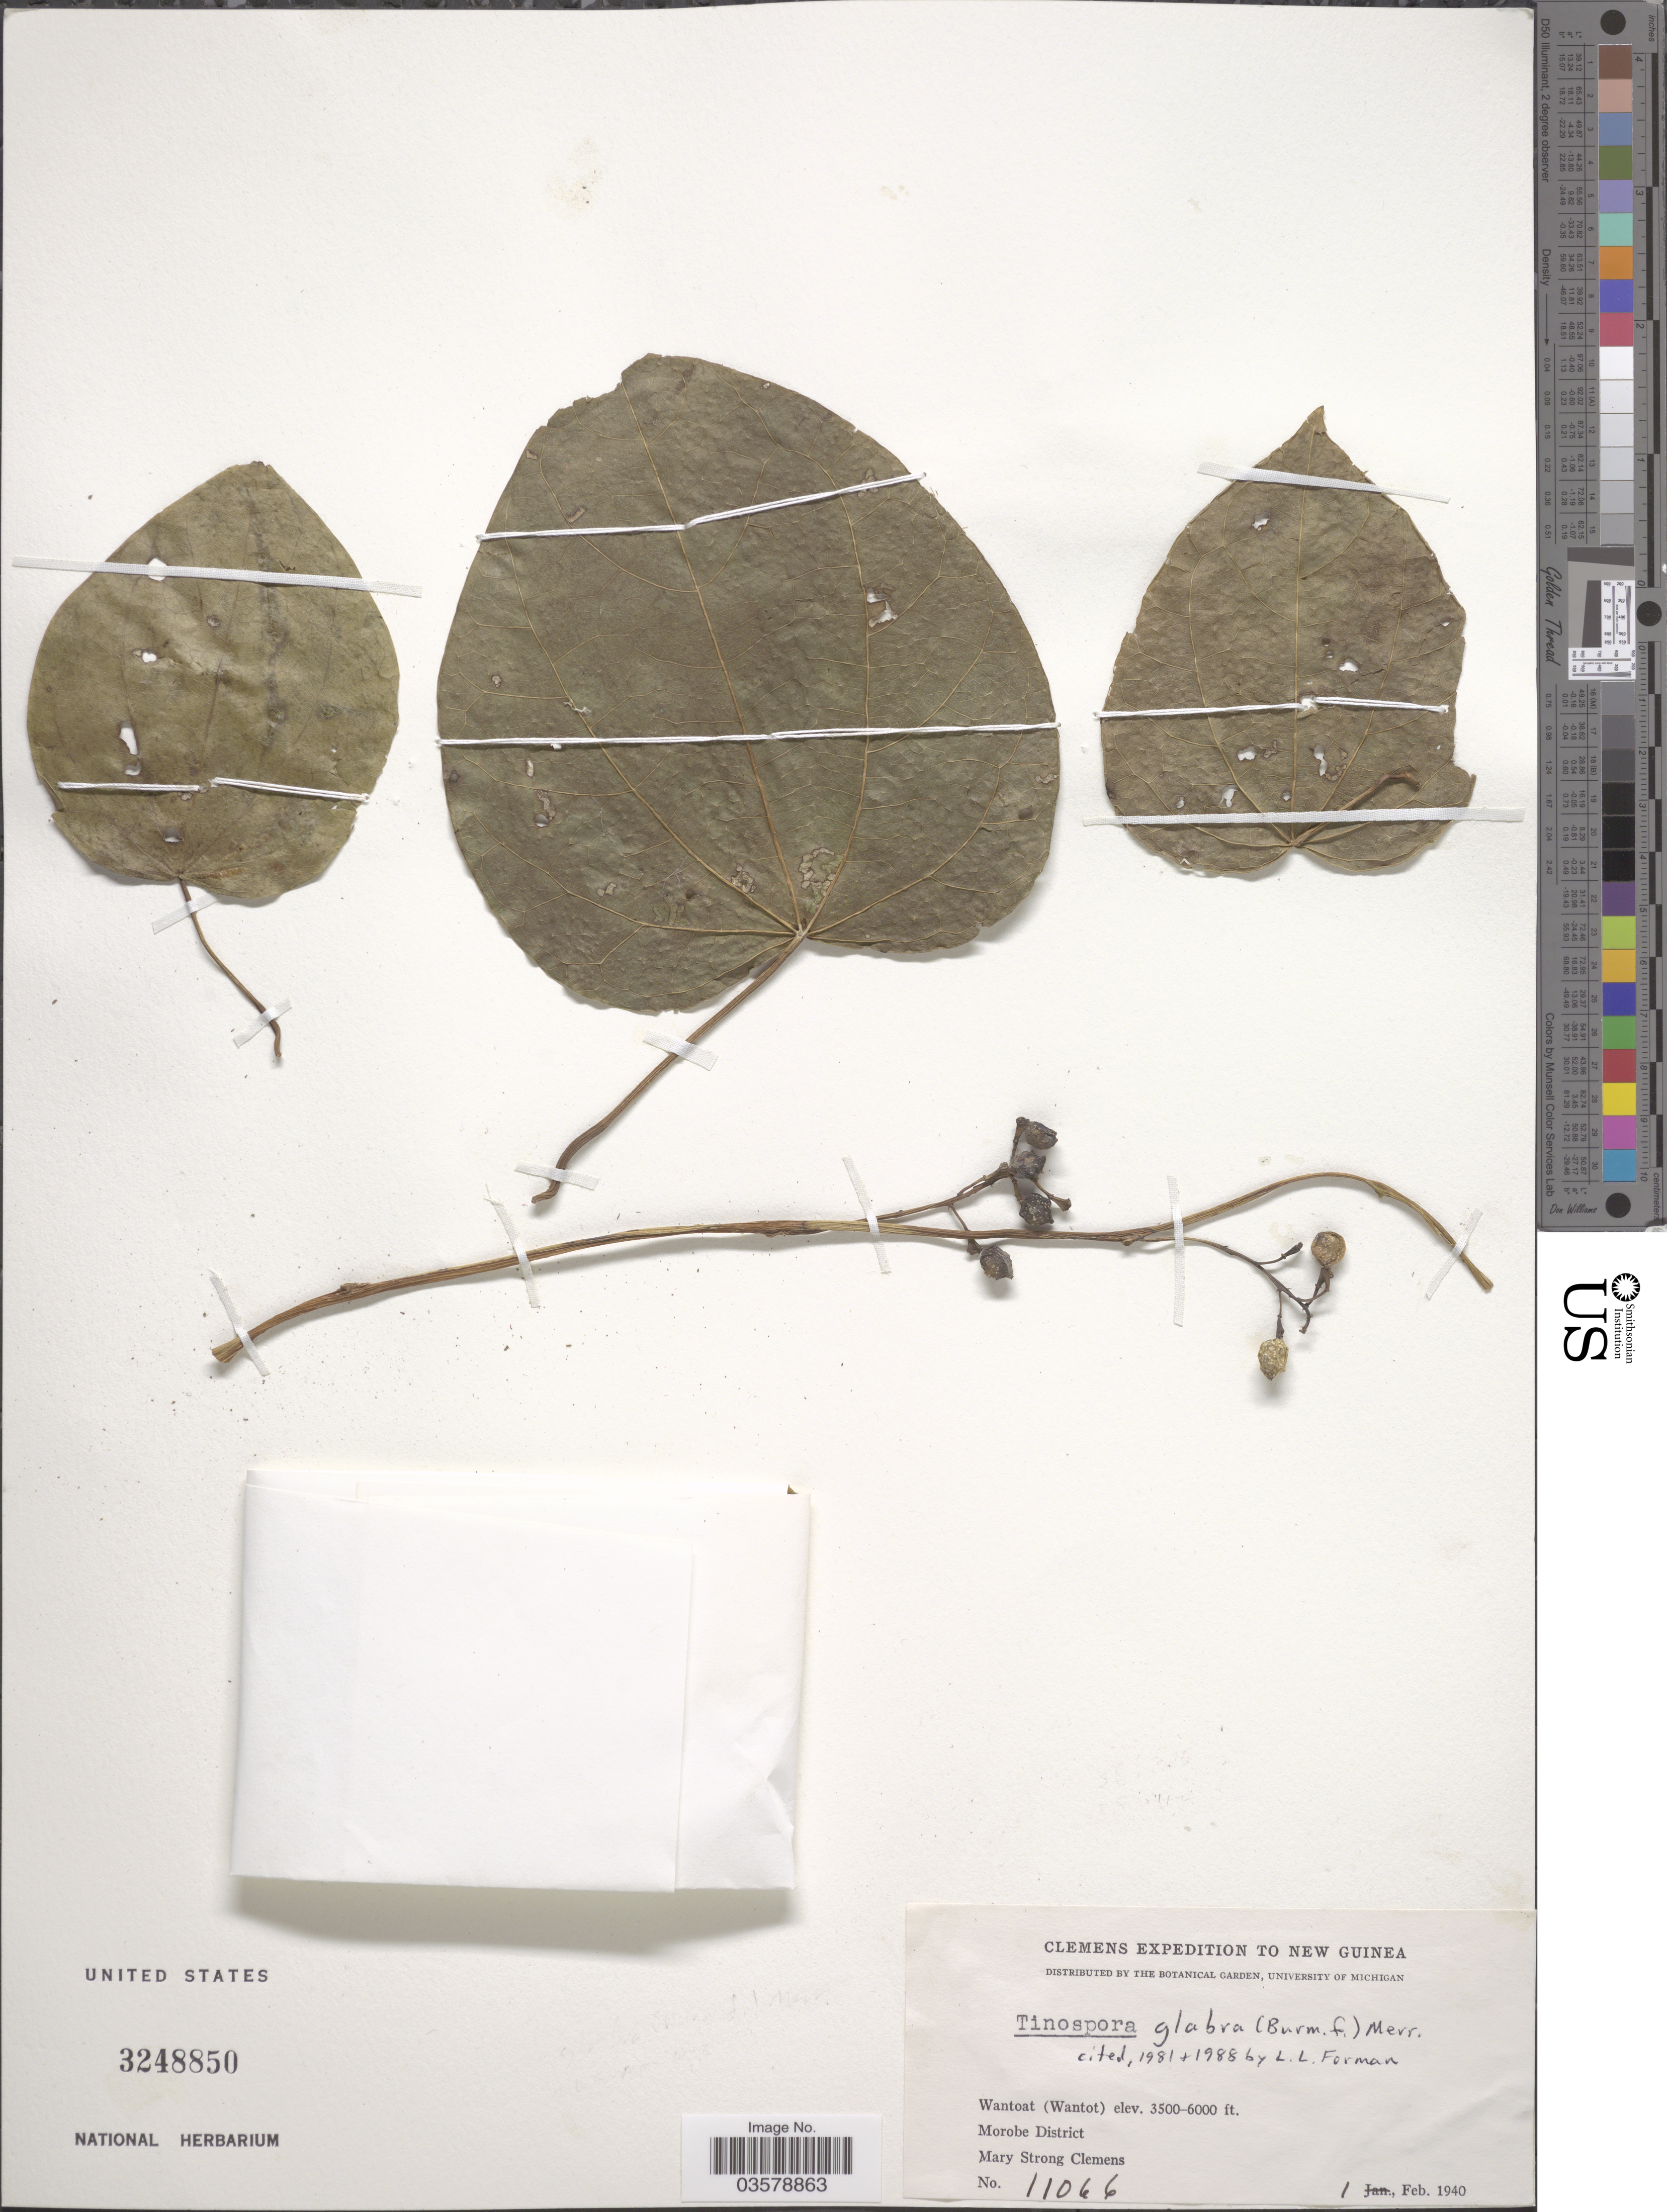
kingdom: Plantae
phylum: Tracheophyta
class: Magnoliopsida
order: Ranunculales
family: Menispermaceae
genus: Tinospora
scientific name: Tinospora glabra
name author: (Burm. f.) Merr.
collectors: M. S. Clemens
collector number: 11066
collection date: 1940-02-01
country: Papua New Guinea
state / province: Morobe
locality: New Guinea. Wantoat (Wantot). Morobe District.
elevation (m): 1067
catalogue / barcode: US 3248850